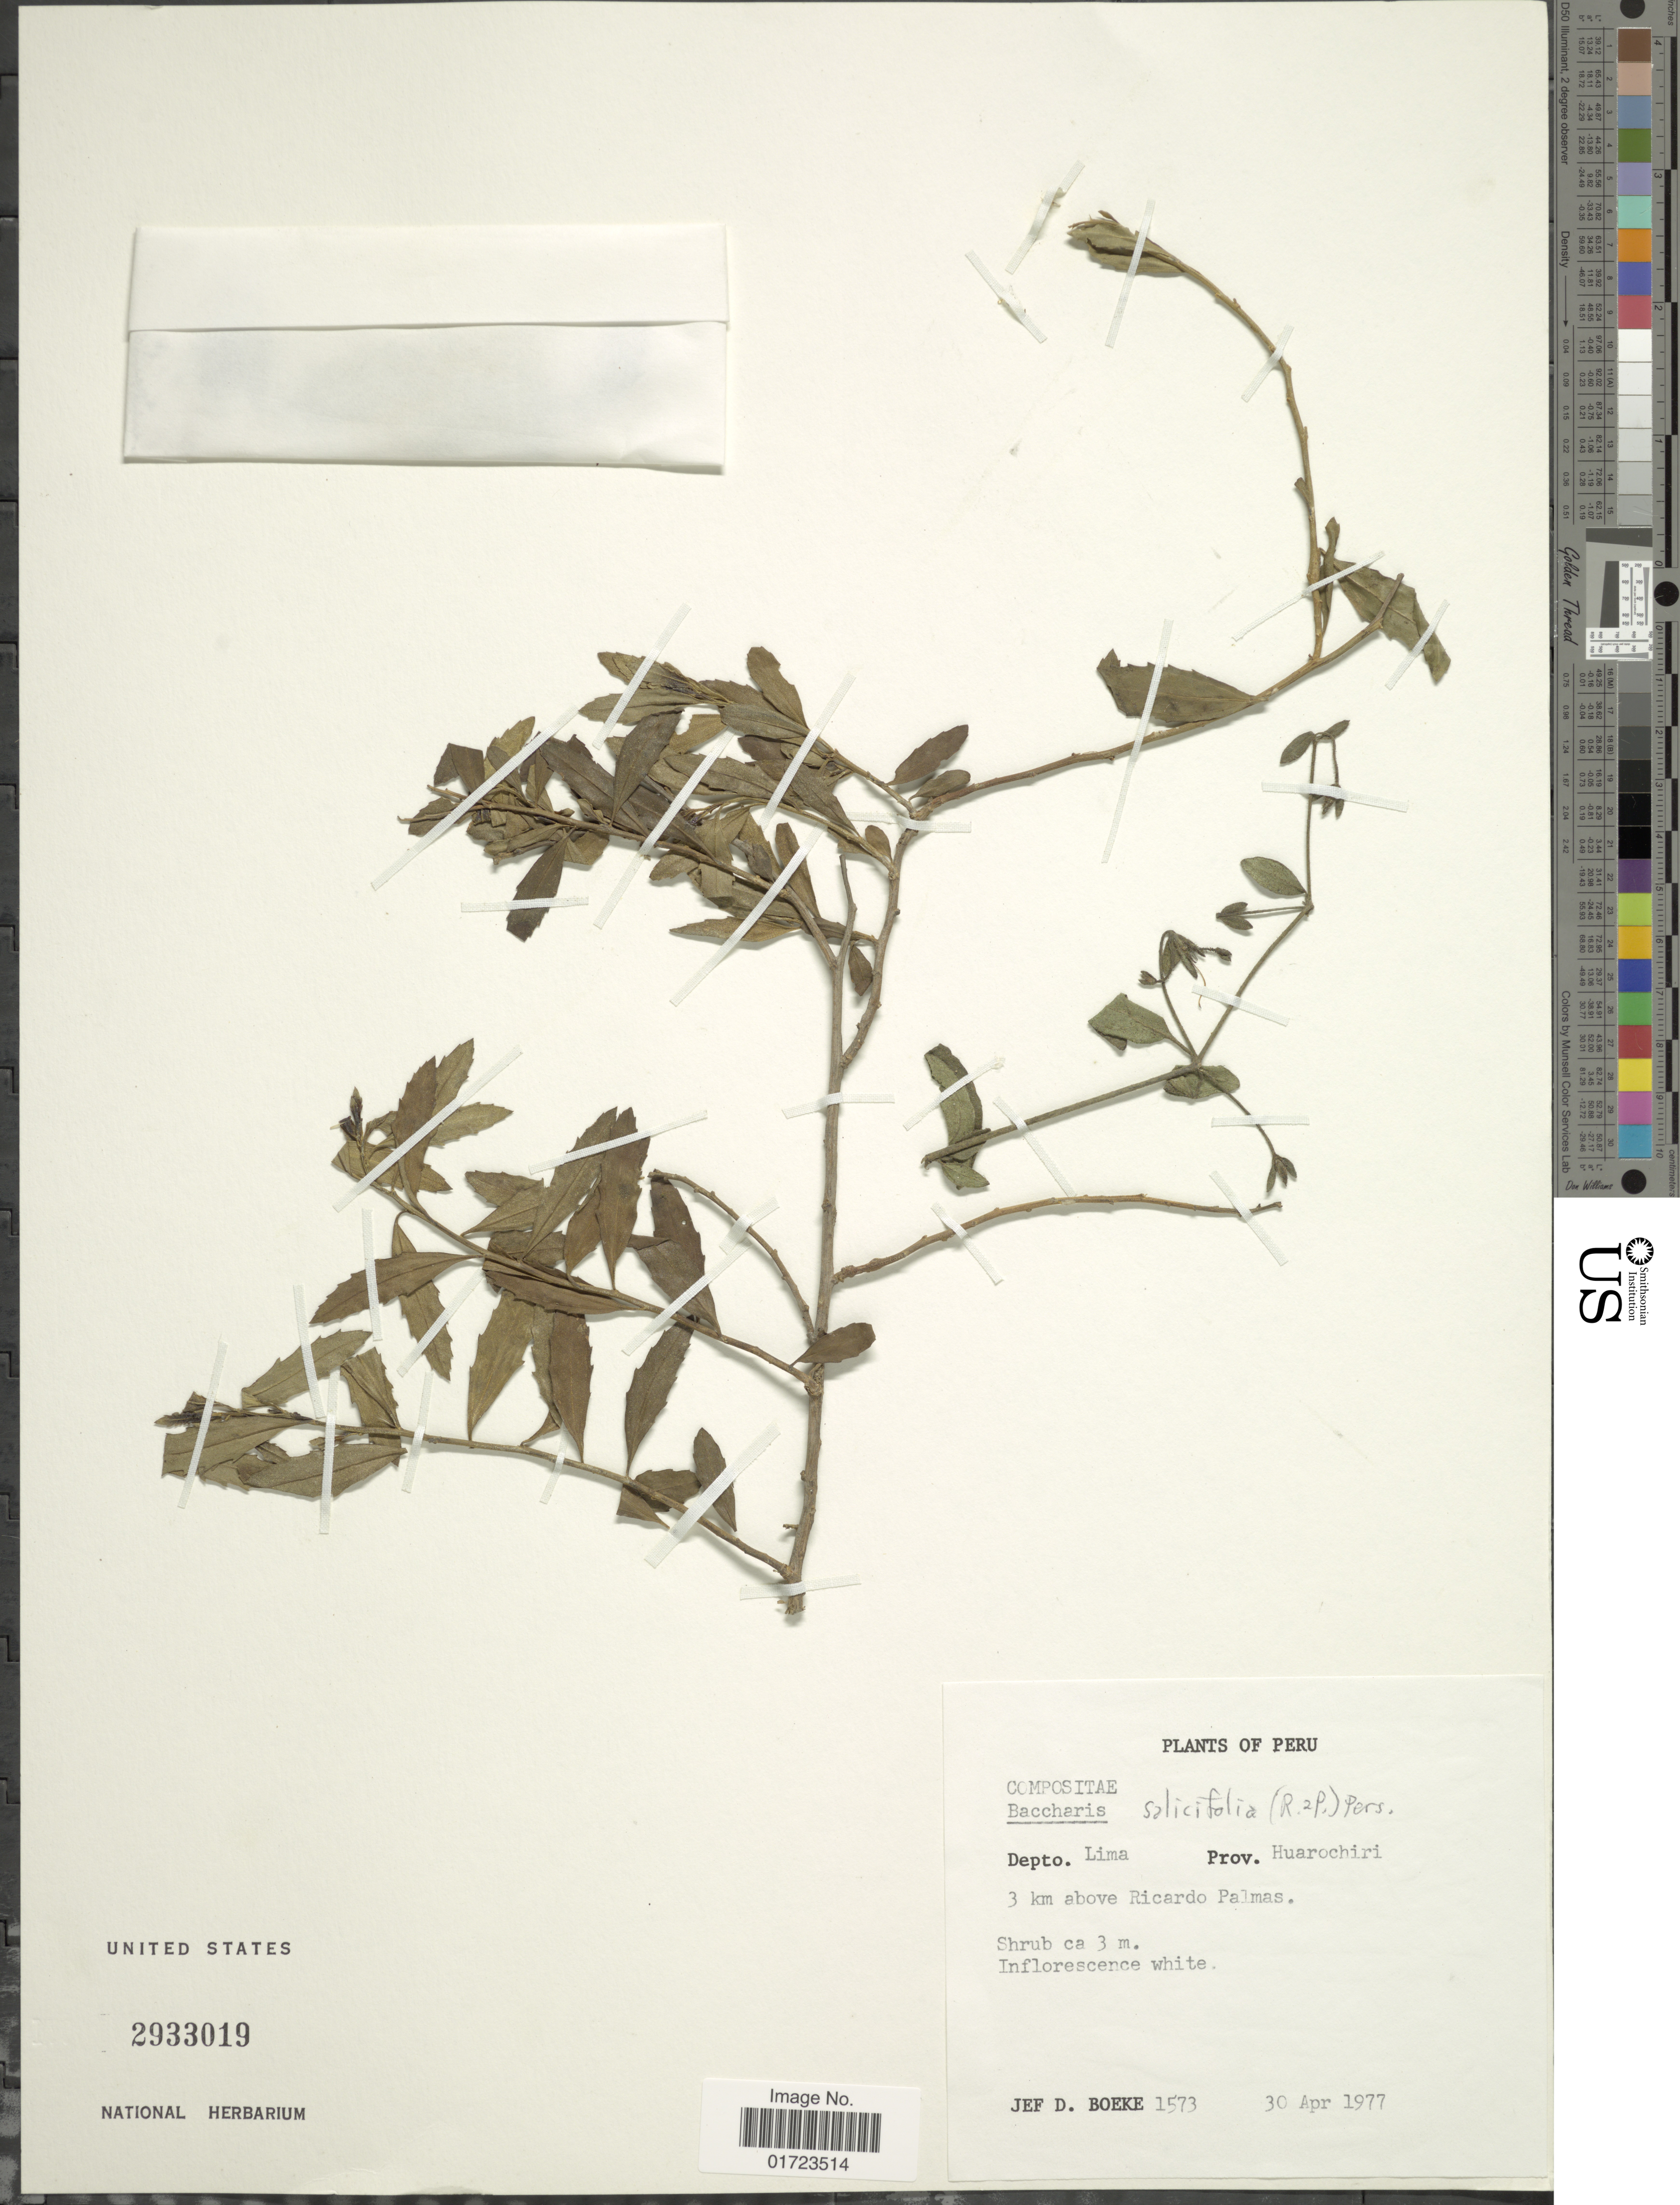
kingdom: Plantae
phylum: Tracheophyta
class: Magnoliopsida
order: Asterales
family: Asteraceae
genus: Baccharis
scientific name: Baccharis salicifolia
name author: (Ruiz & Pav.) Pers.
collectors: J. D. Boeke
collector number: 1573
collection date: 1977-04-30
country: Peru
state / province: Lima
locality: Depto. Lima, Prov. Huarochiri, 3 km above Ricardo Palmas.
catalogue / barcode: US 2933019